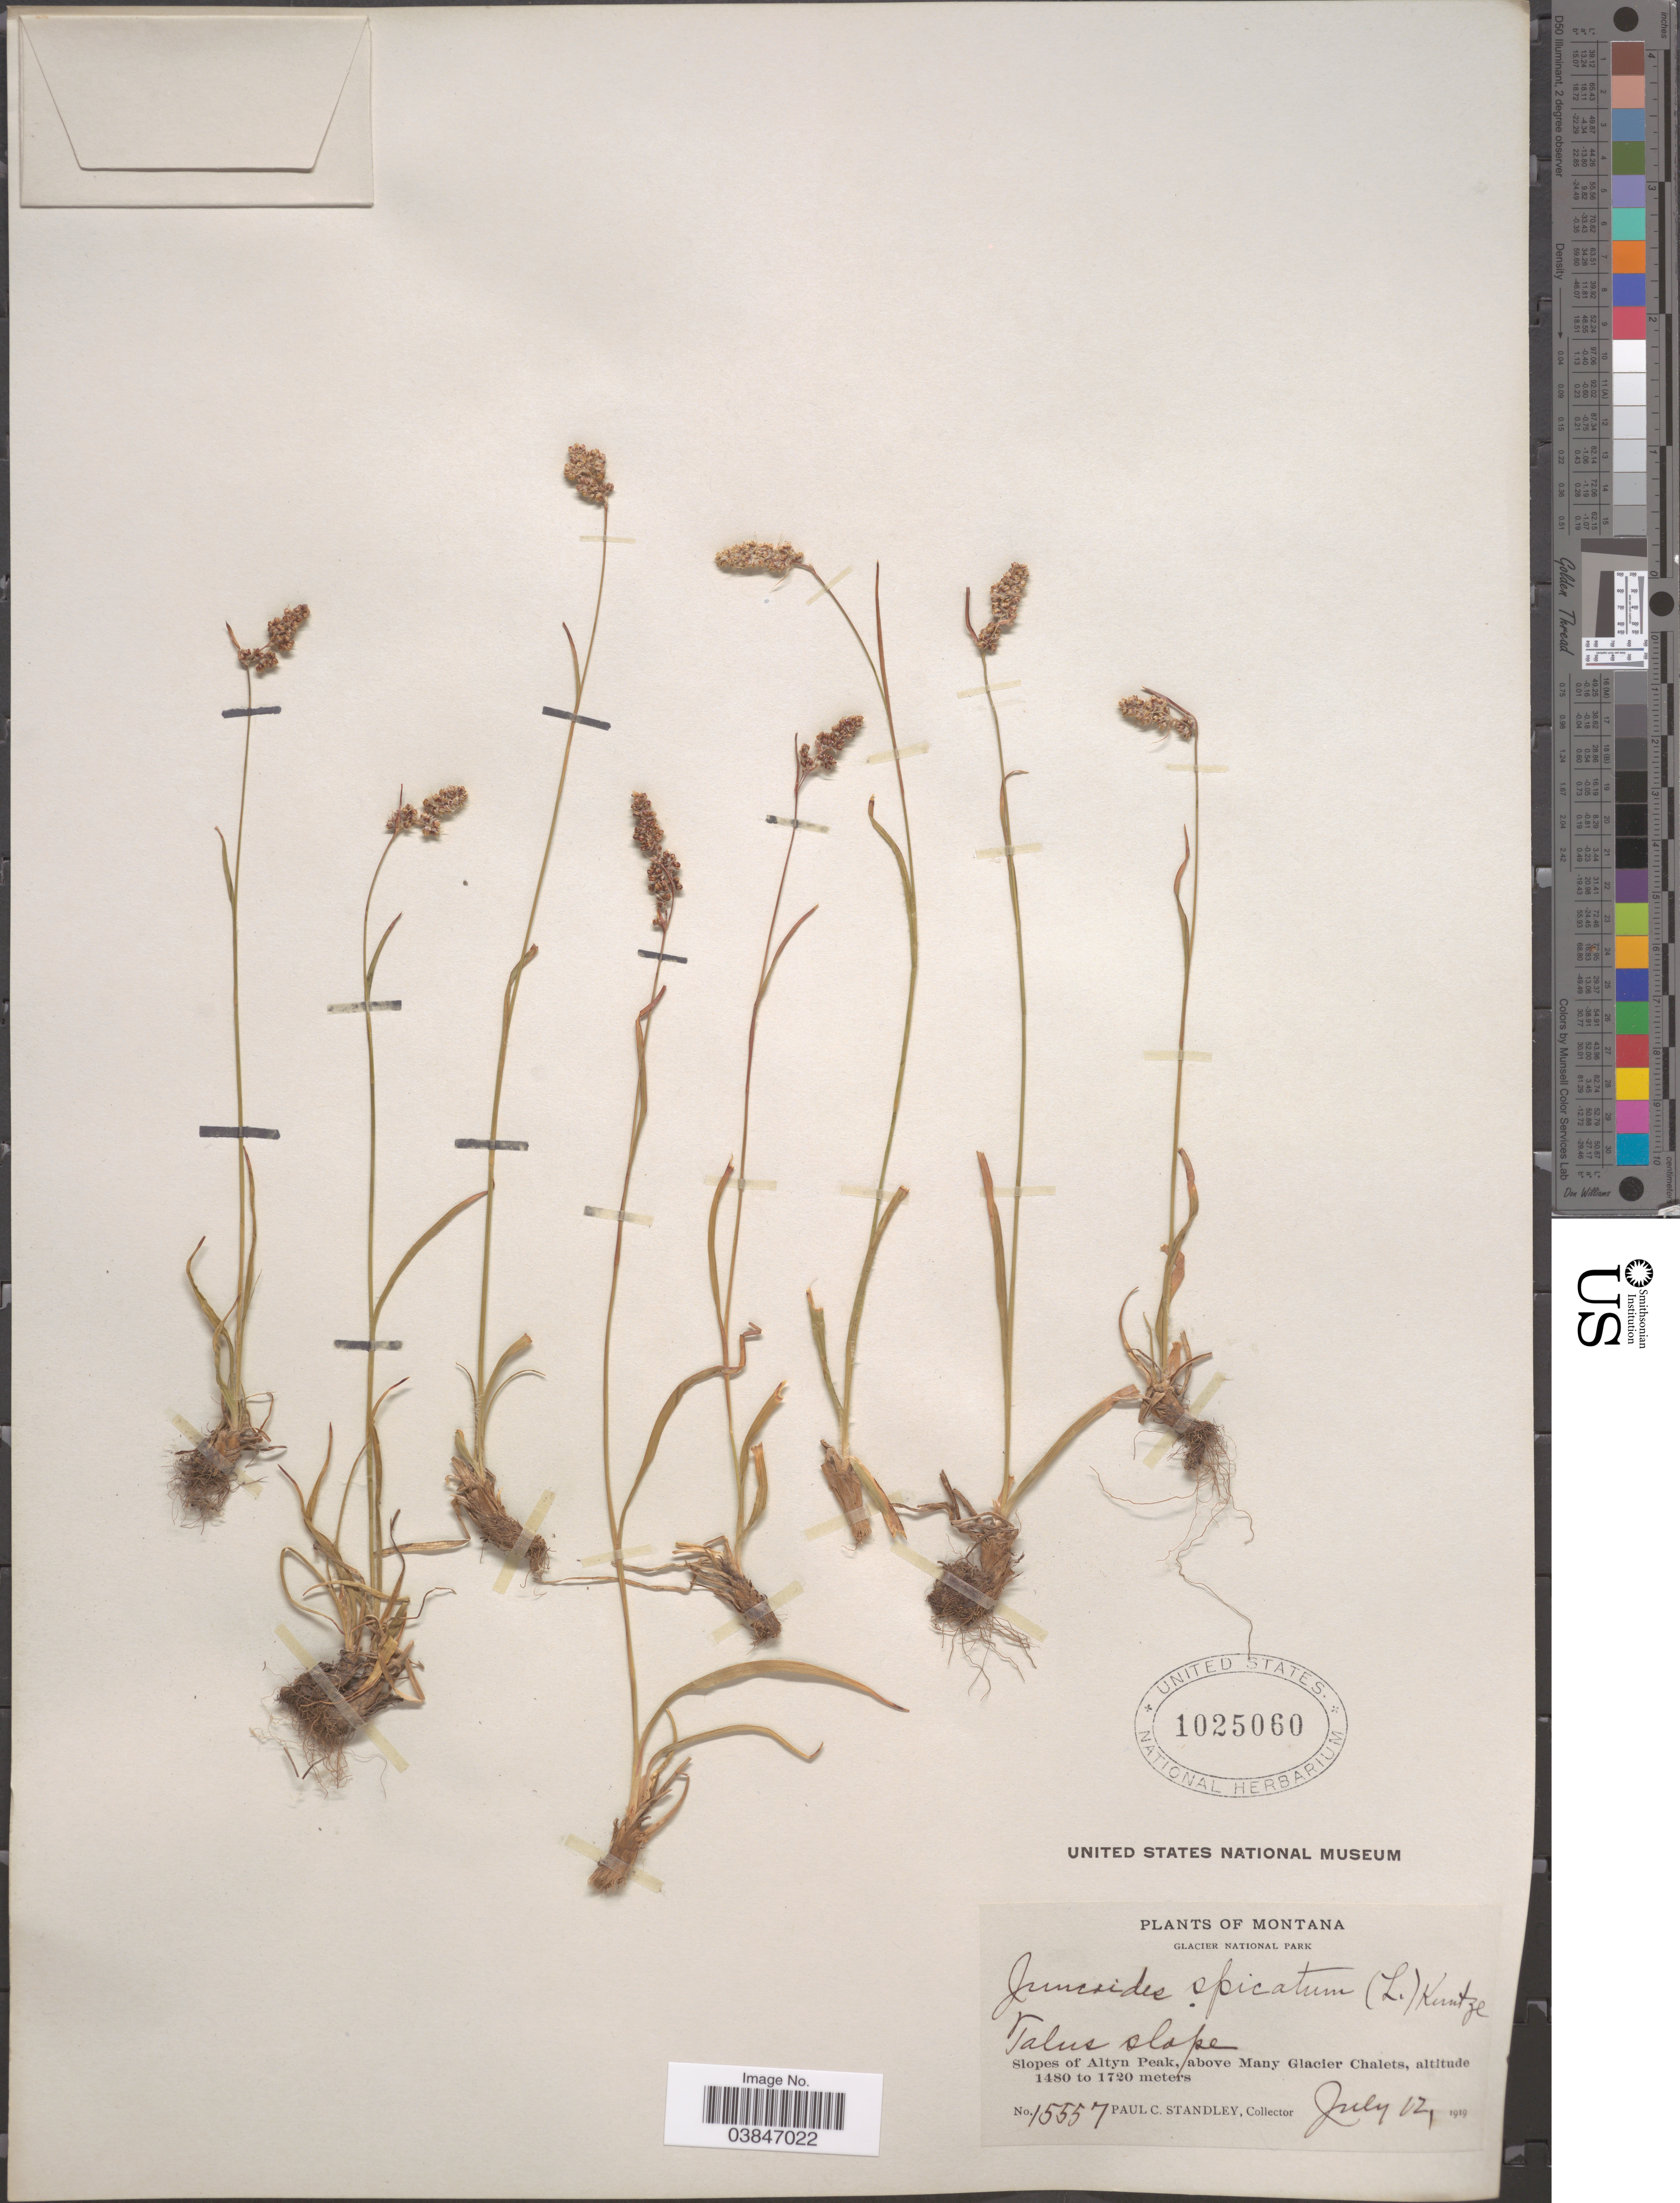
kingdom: Plantae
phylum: Tracheophyta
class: Liliopsida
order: Poales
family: Juncaceae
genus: Luzula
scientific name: Luzula spicata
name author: (L.) DC.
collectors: P. C. Standley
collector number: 15557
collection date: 1919-07-12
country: United States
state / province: Montana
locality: Glacier National Park. Slopes of Altyn Peak, above Many Glacier Chalets.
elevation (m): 1480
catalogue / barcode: US 1025060